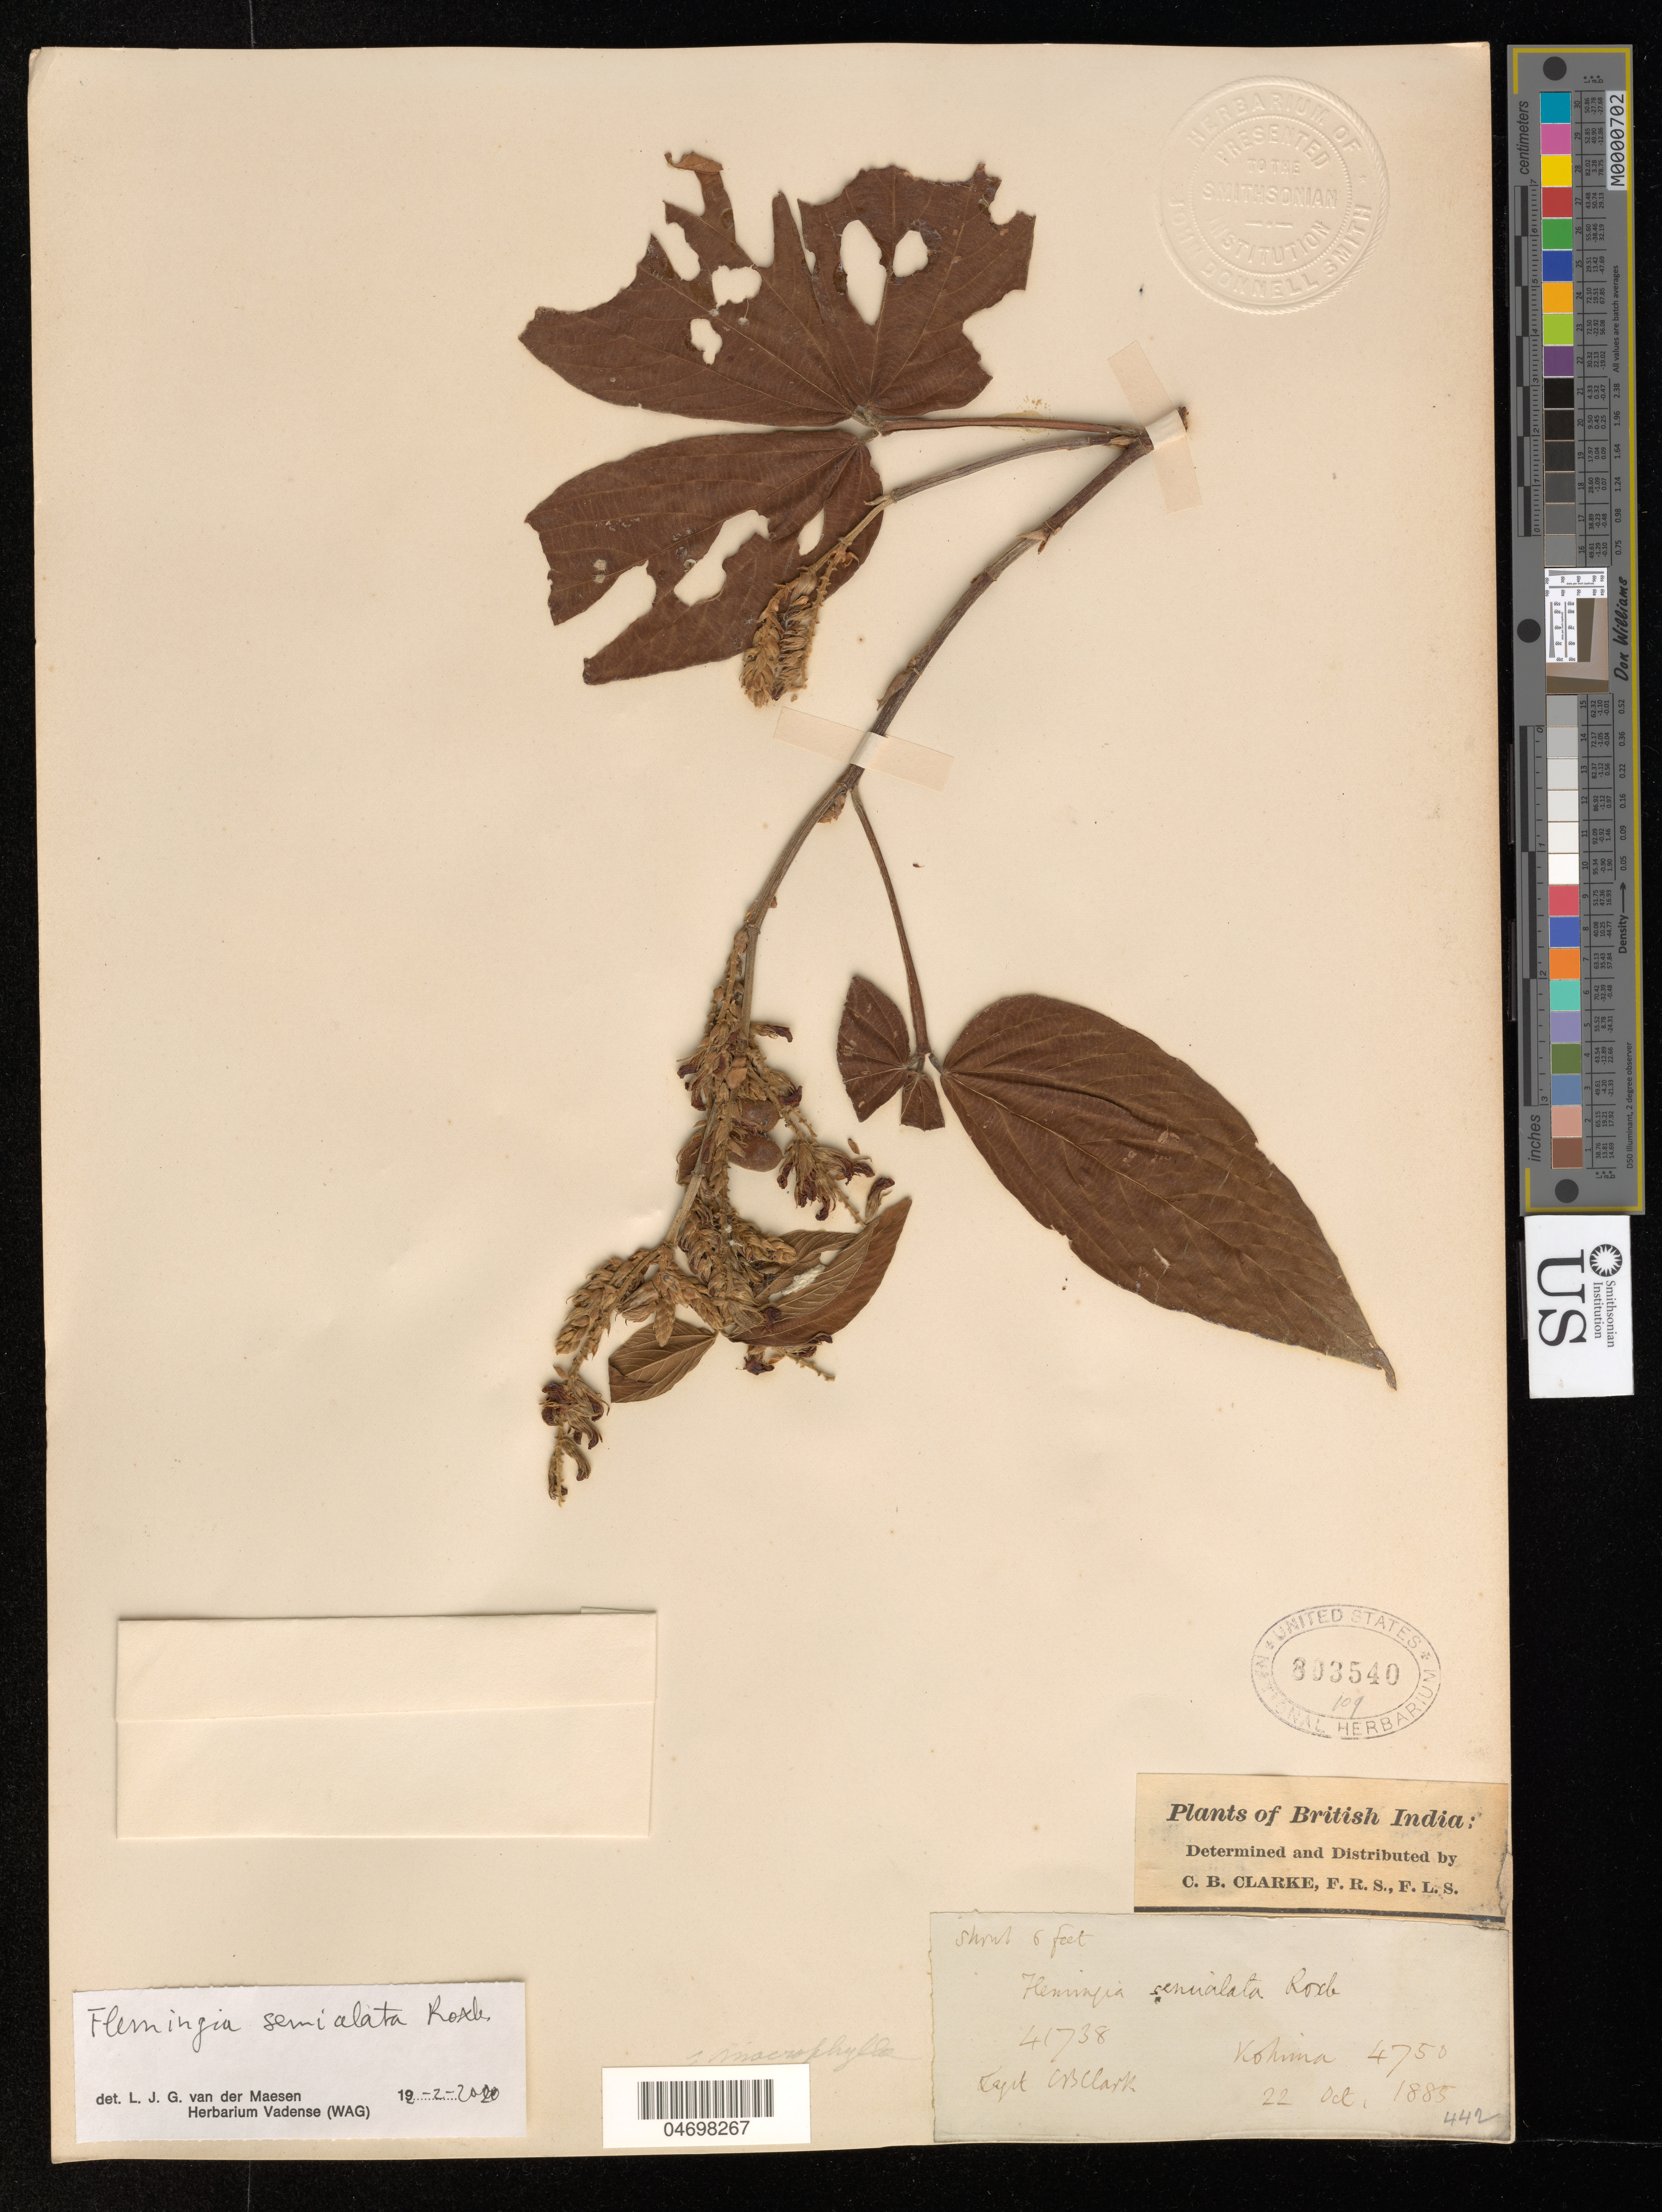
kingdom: Plantae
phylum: Tracheophyta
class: Magnoliopsida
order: Fabales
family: Fabaceae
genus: Flemingia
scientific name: Flemingia semialata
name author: Roxb.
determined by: Van Der Maesen, L. J. G., (WAG), Wageningen University (Netherlands)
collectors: C. B. Clarke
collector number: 41738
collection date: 1885-10-22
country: India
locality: British India. Kohima.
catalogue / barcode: US 803540